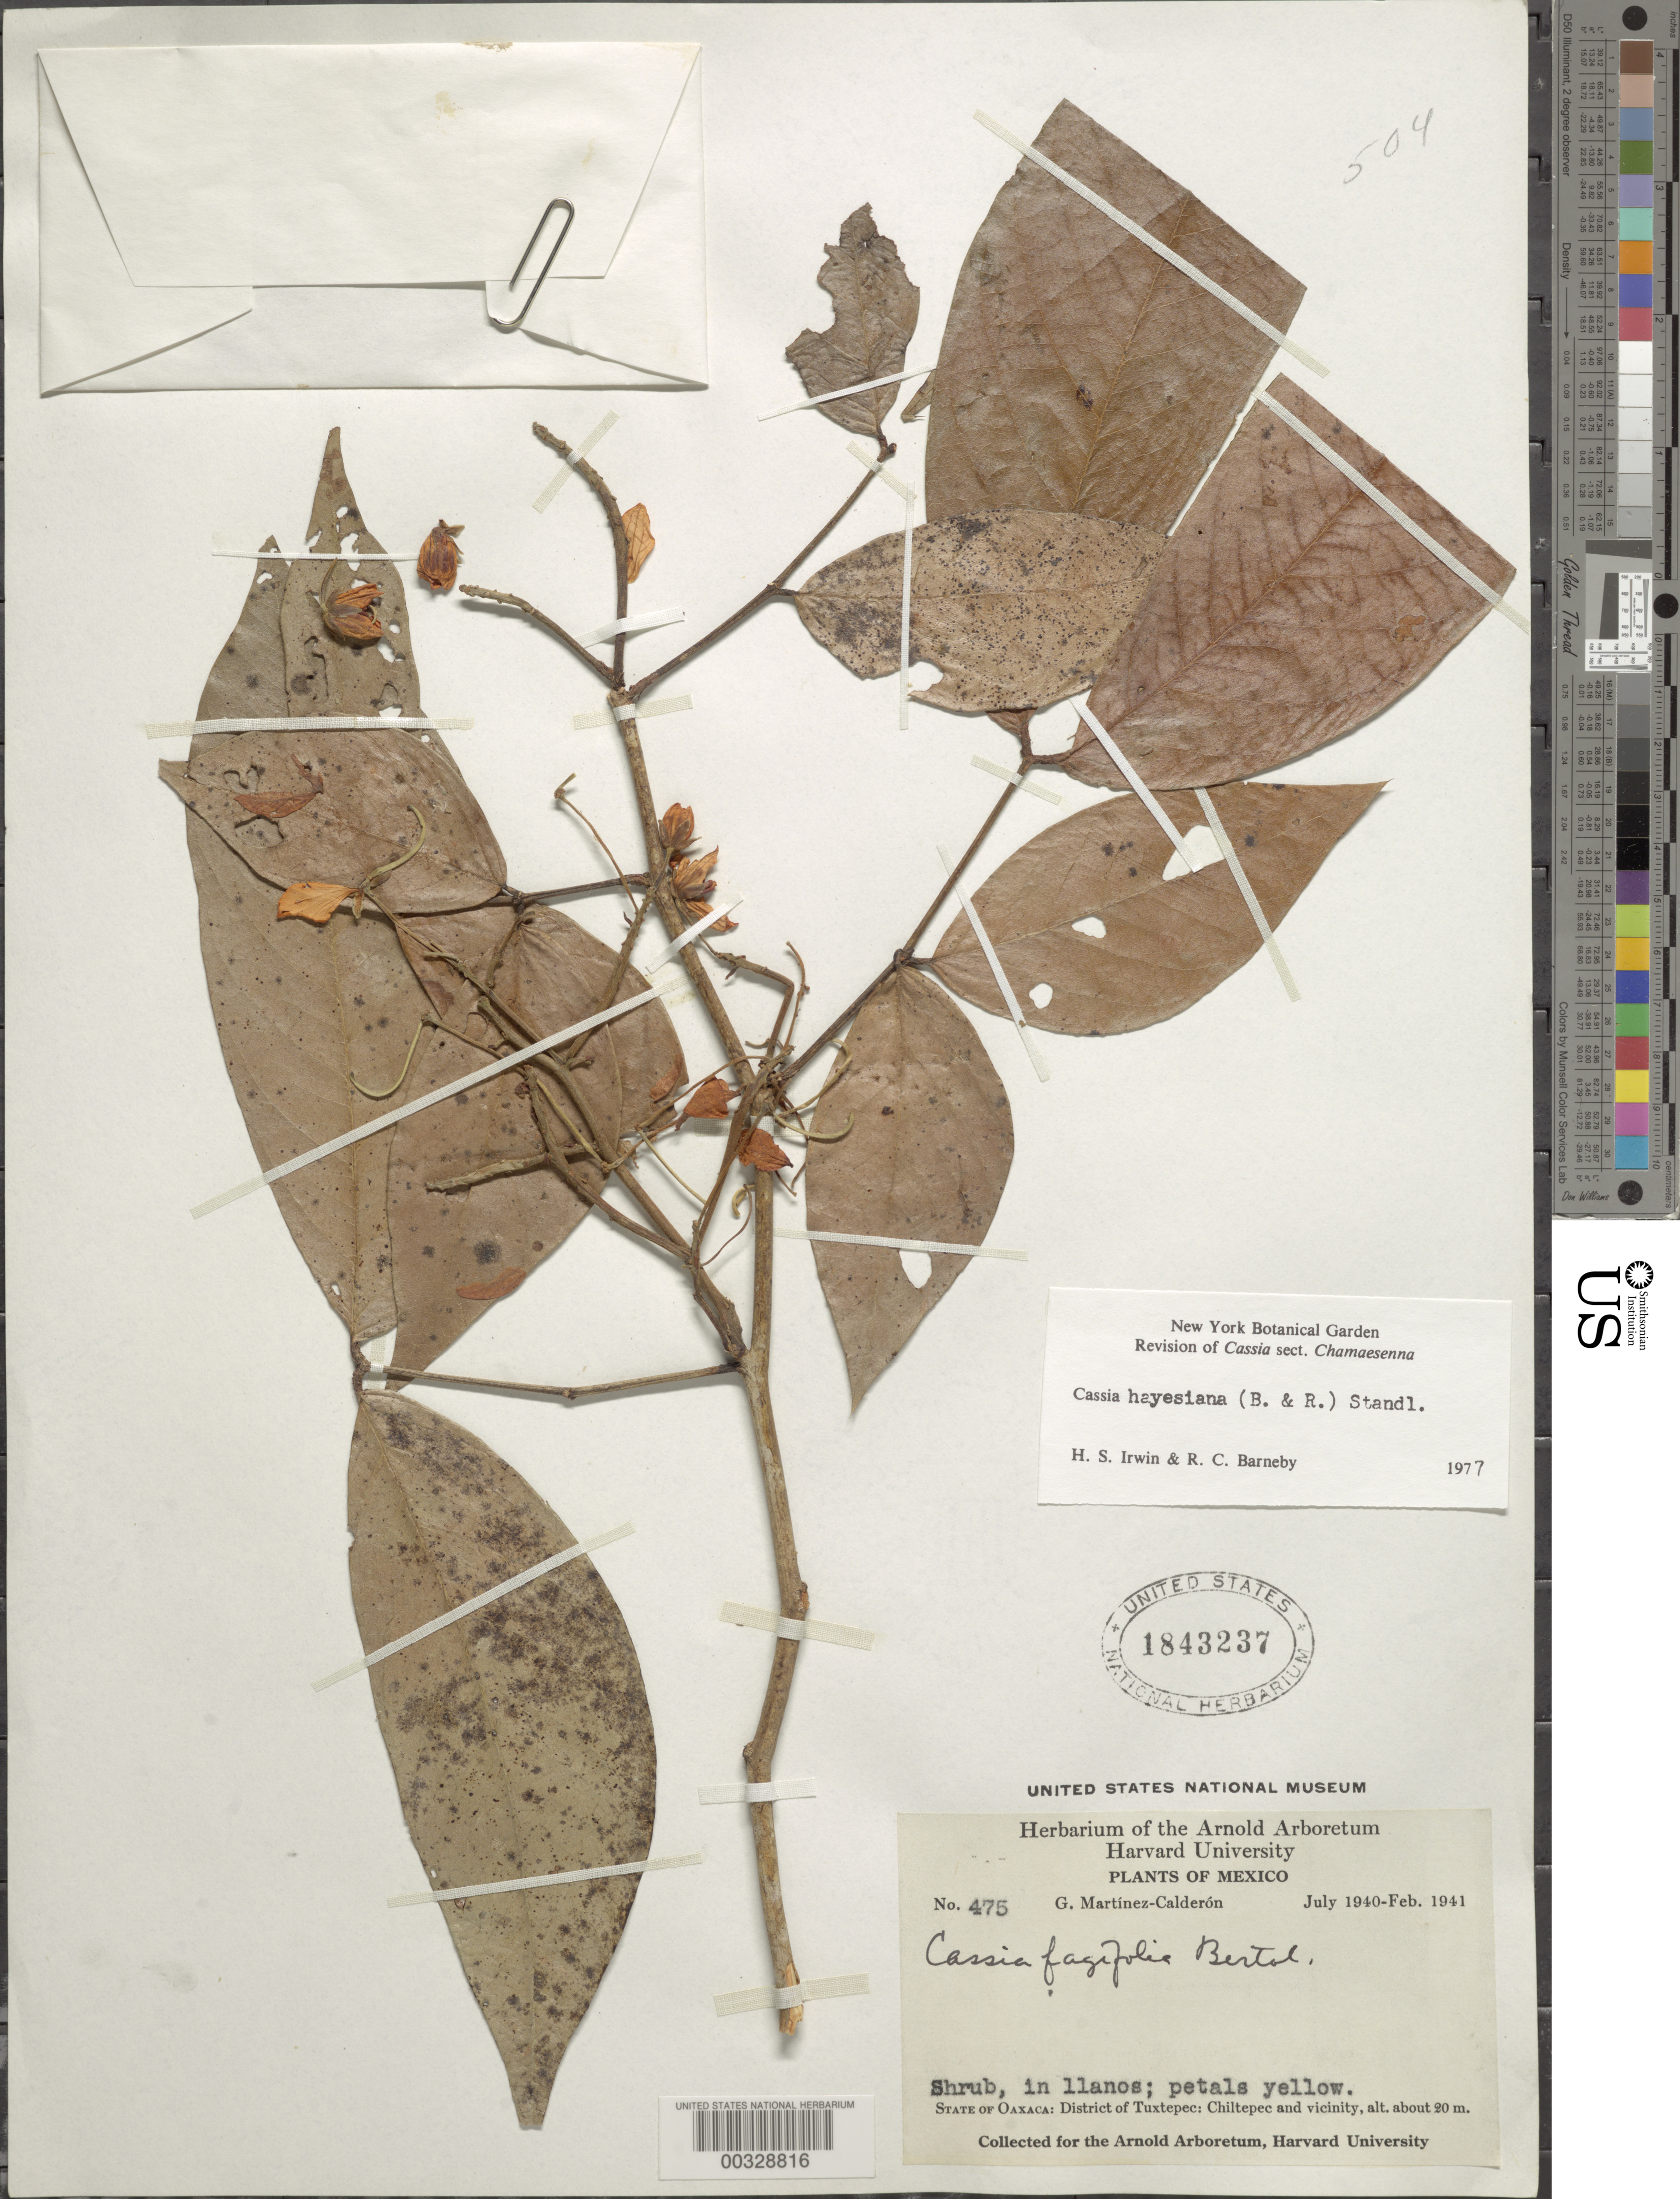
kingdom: Plantae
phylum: Tracheophyta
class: Magnoliopsida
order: Fabales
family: Fabaceae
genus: Senna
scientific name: Senna hayesiana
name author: (Britton & Rose) H.S. Irwin & Barneby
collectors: G. Martínez Calderón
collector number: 475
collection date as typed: Jul 1940 to -- Feb 1941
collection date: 1940-07/1941-02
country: Mexico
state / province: Oaxaca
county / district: San Juan Bautista Tuxtepec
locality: Tuxtepec mun. (?), Chiltepec and vicinity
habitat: In llanos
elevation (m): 20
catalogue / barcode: US 1843237